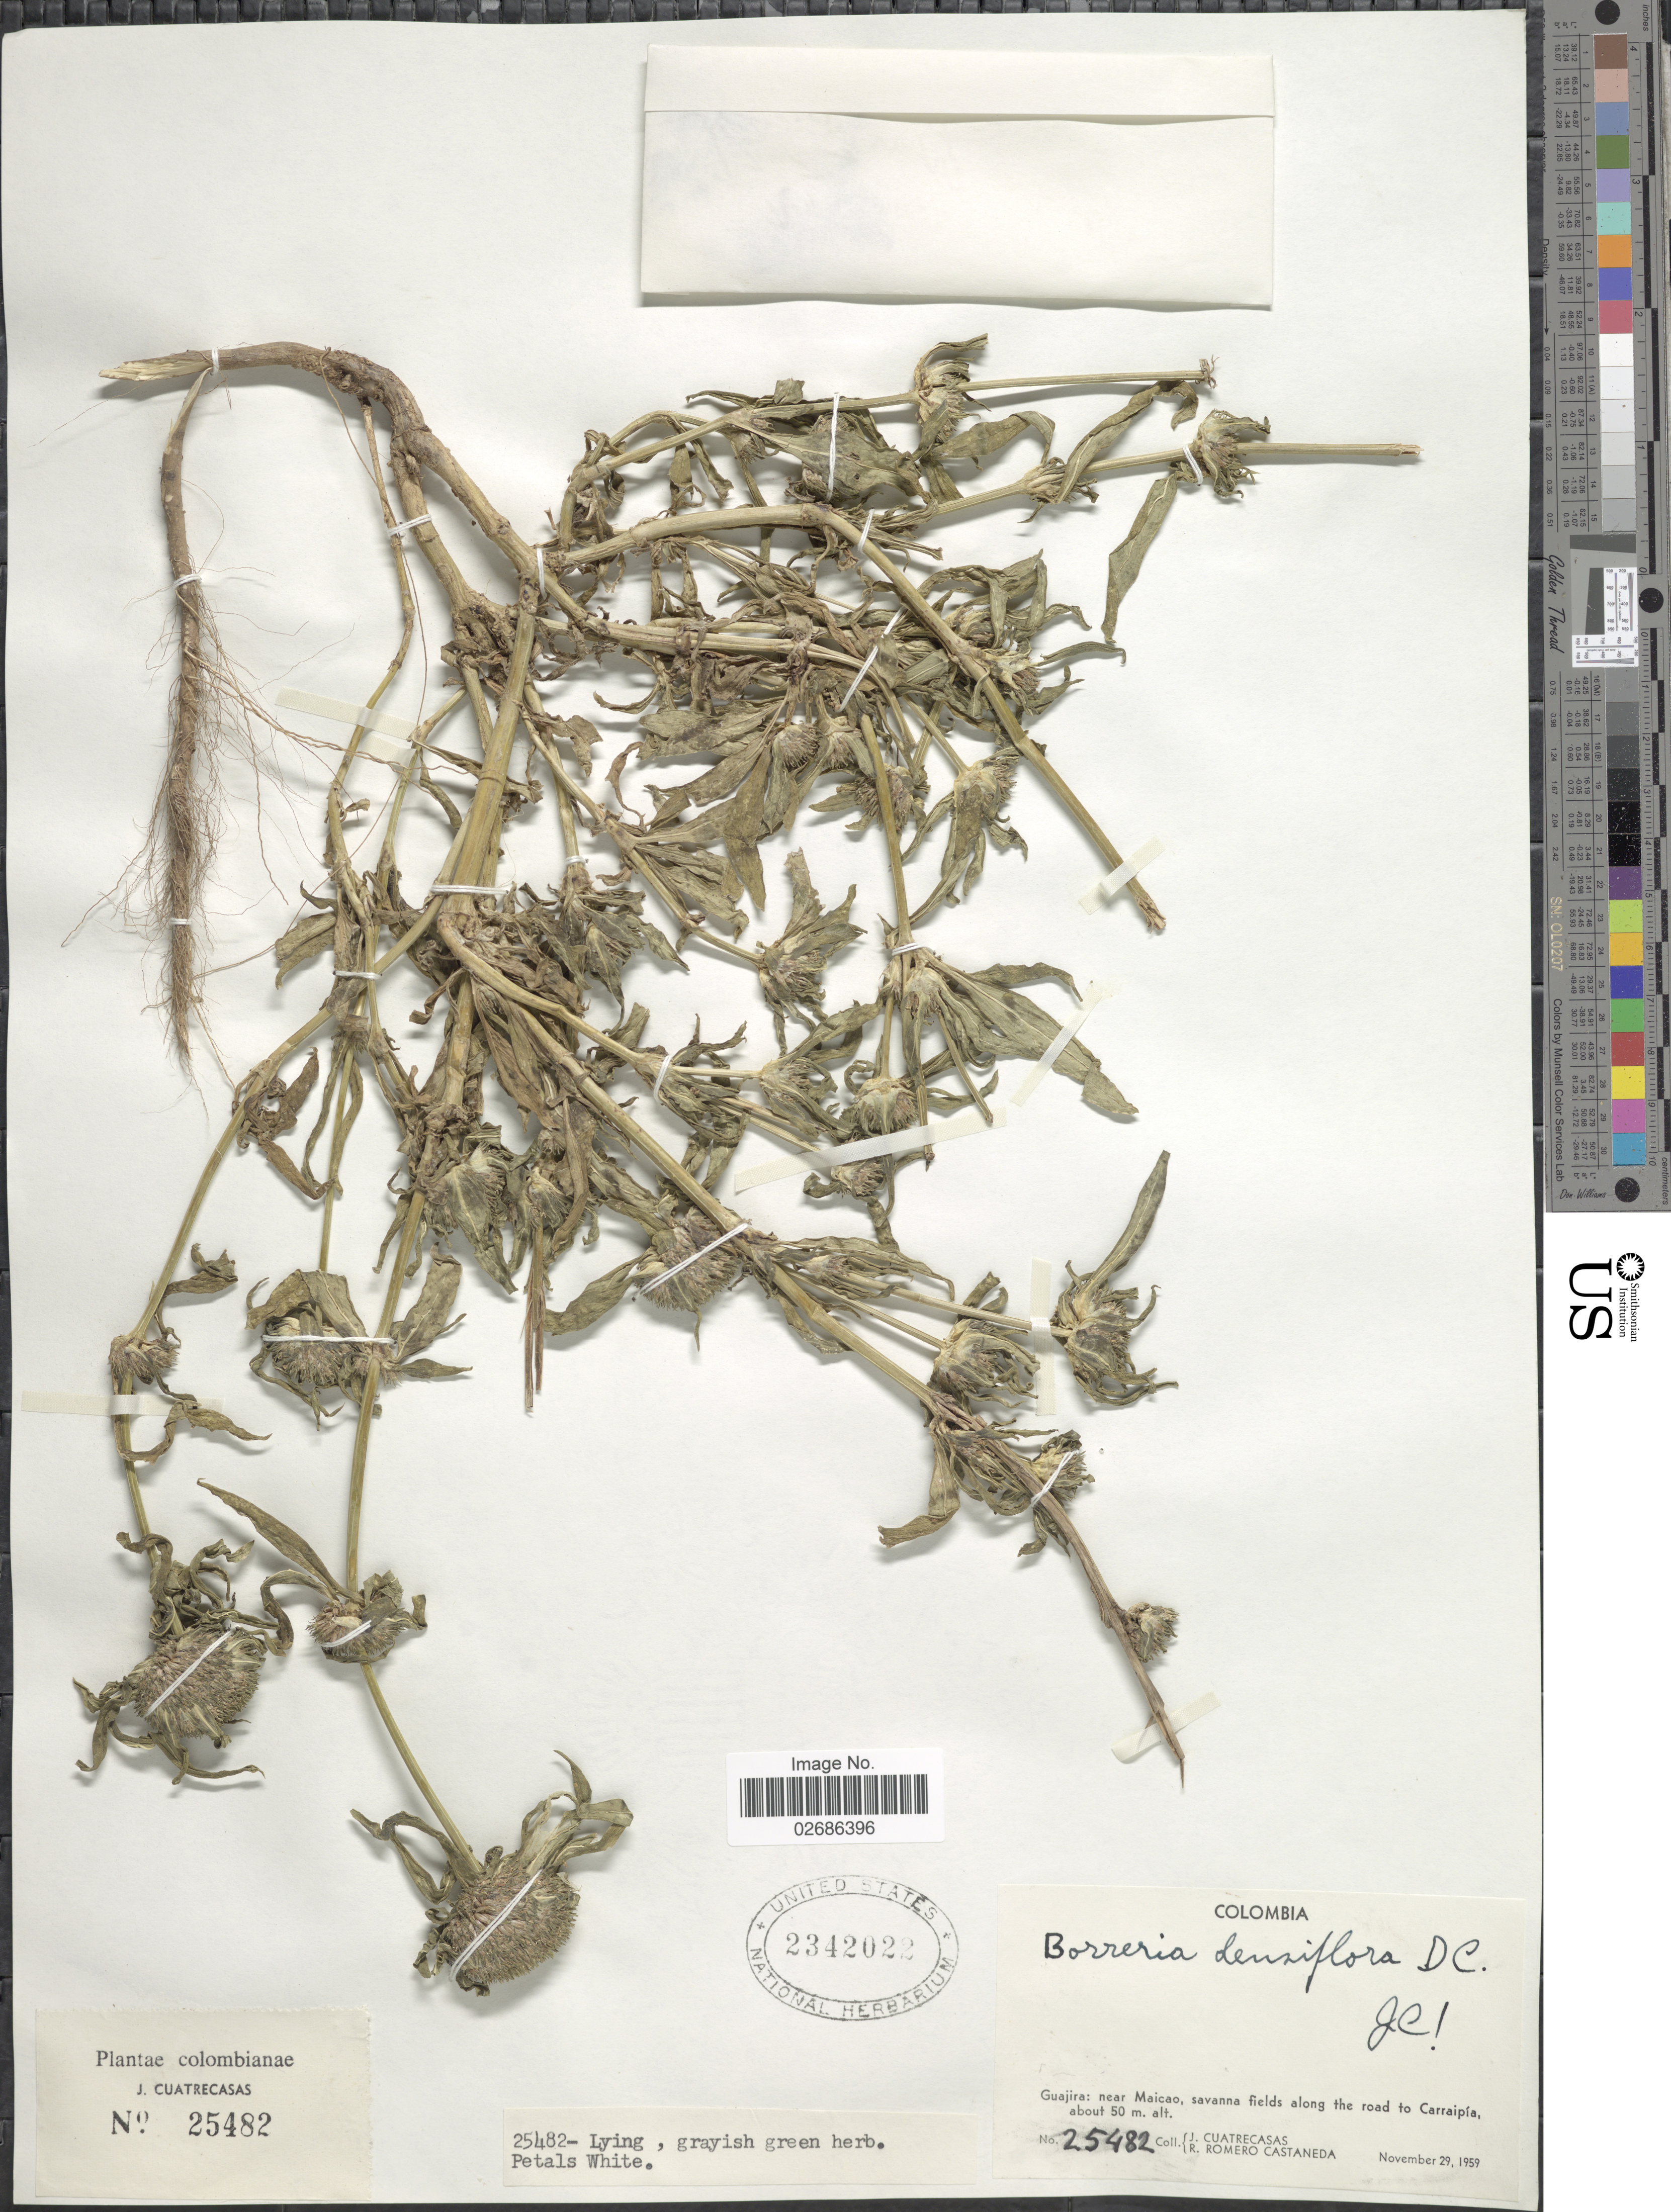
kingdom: Plantae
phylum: Tracheophyta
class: Magnoliopsida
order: Gentianales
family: Rubiaceae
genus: Borreria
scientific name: Borreria densiflora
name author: DC.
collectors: J. Cuatrecasas & R. Romero Castañeda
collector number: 25482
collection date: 1959-11-29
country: Colombia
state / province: La Guajira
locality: Guajira: near Maicao, savanna fields along the road to Carraipia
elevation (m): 50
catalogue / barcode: US 2342022